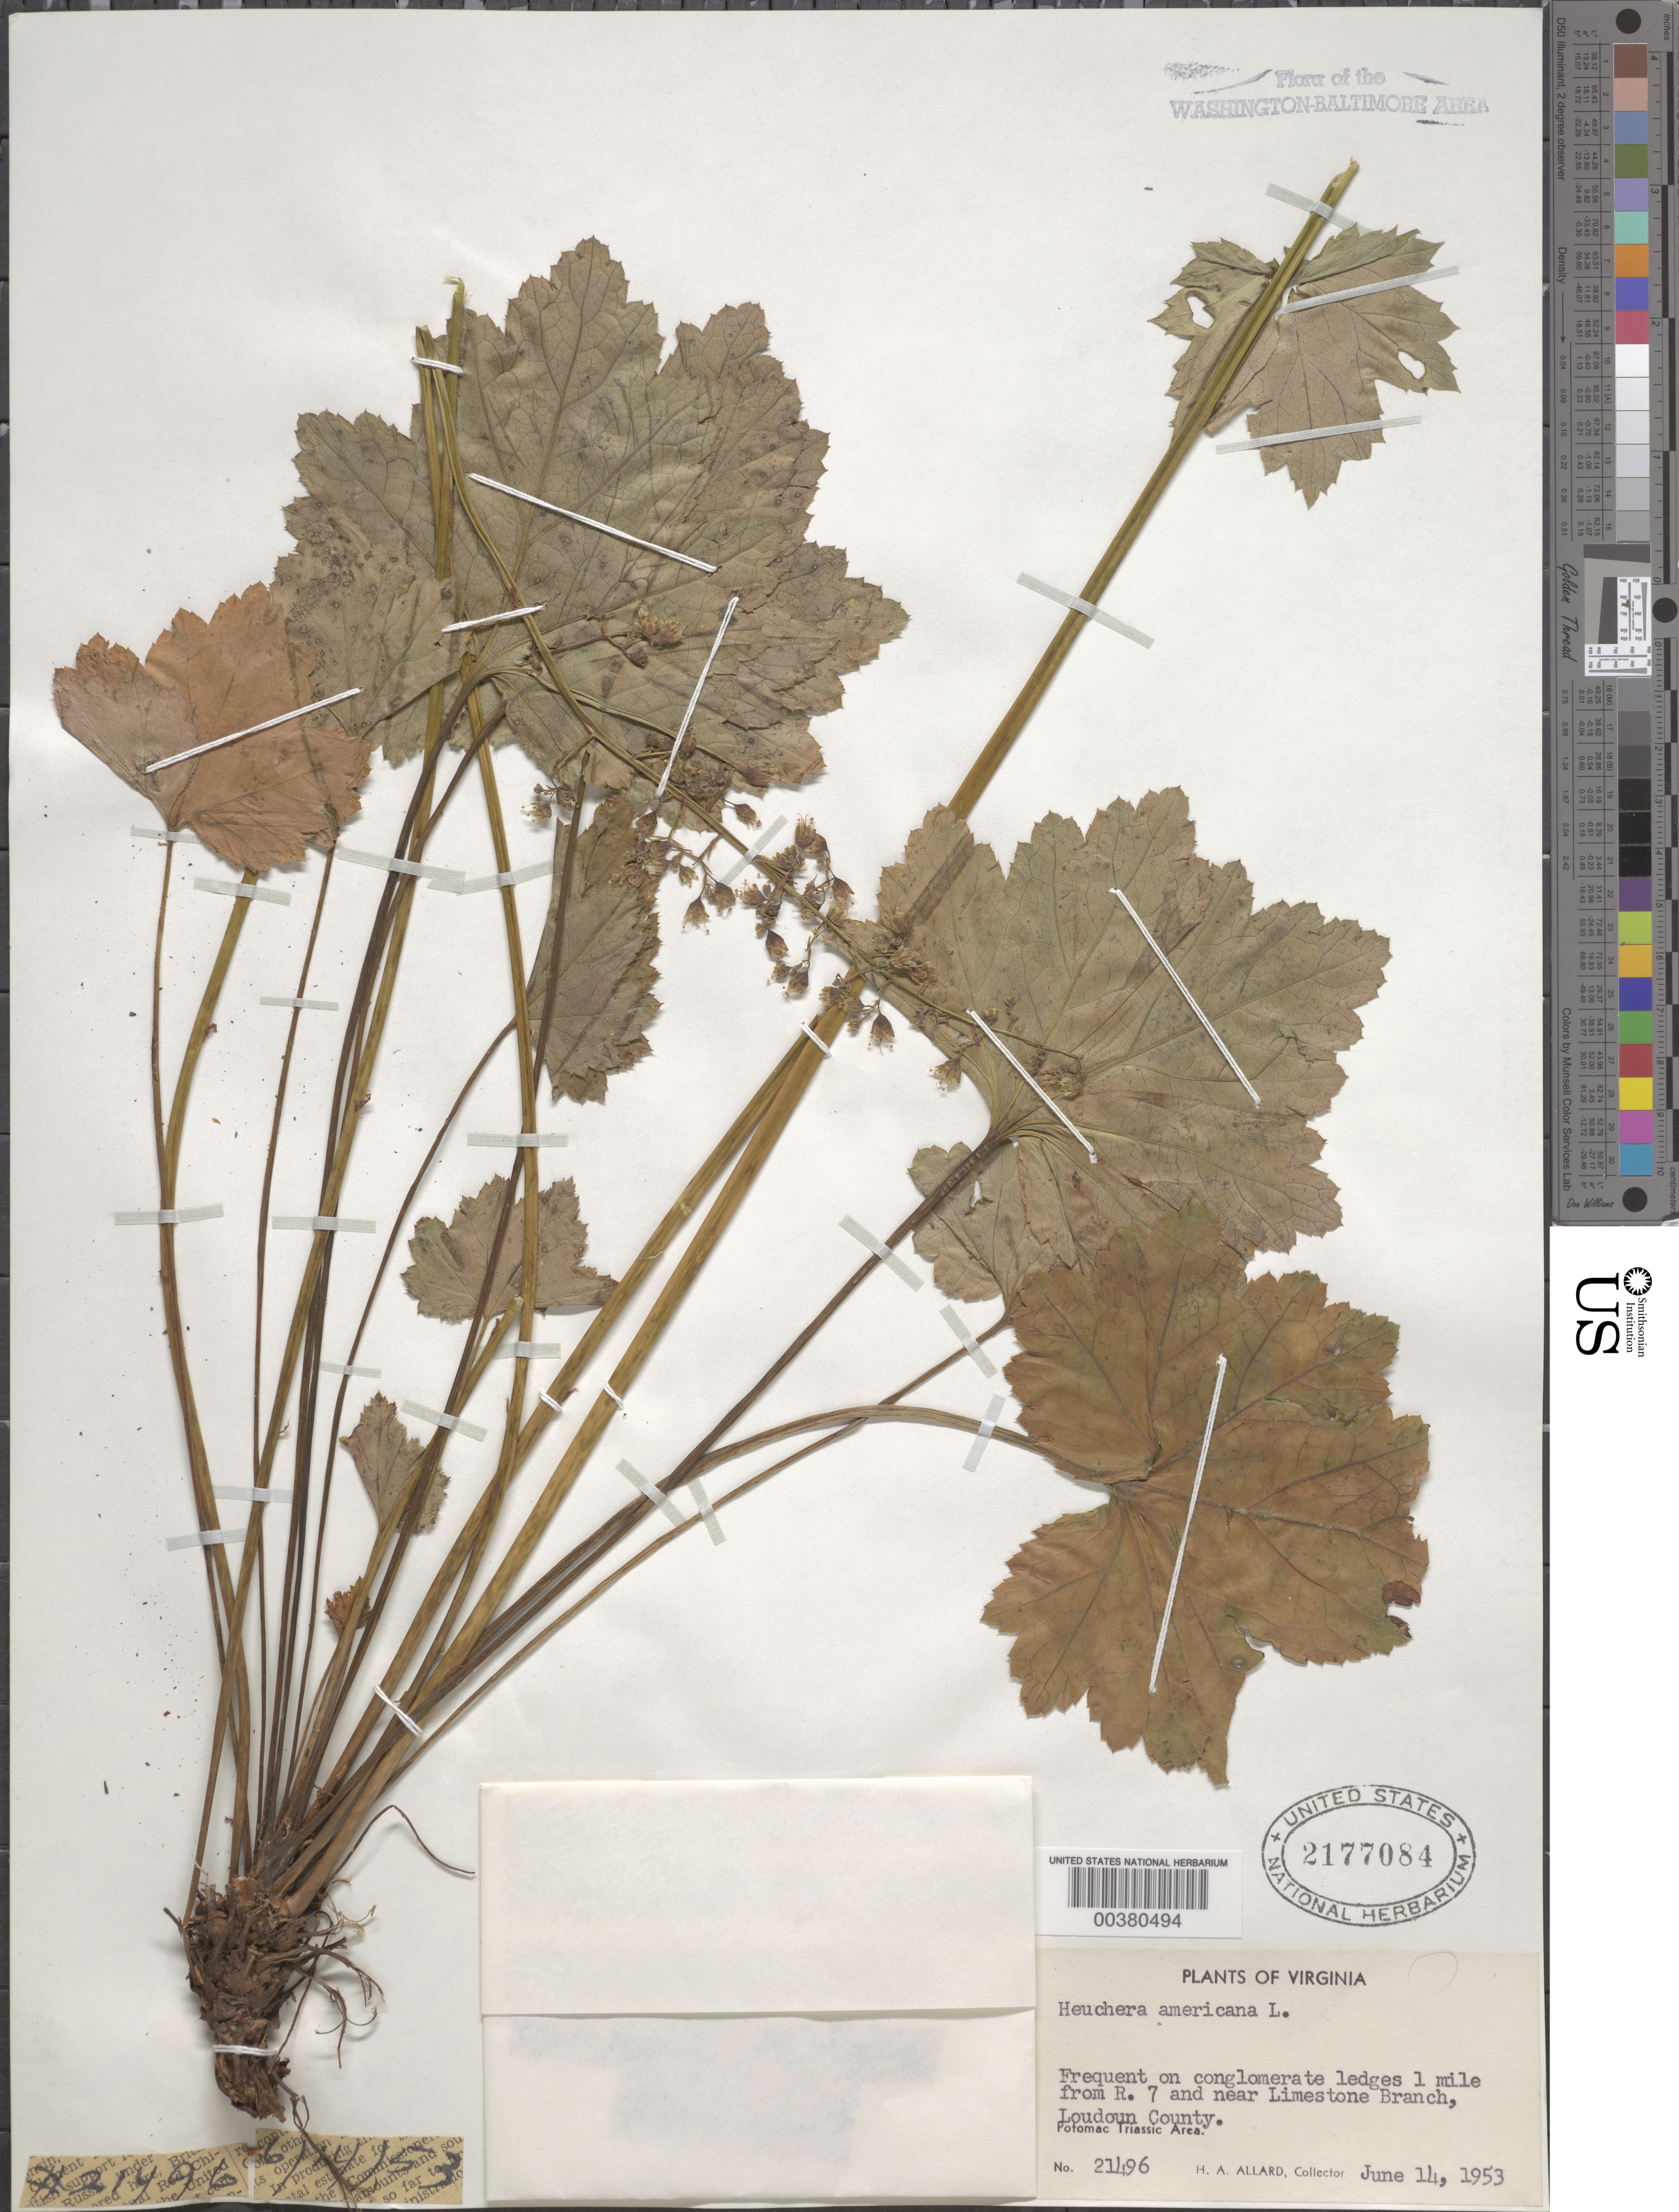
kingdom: Plantae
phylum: Tracheophyta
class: Magnoliopsida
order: Saxifragales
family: Saxifragaceae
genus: Heuchera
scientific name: Heuchera americana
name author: L.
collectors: H. A. Allard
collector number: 21496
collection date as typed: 14 Jun 1953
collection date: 1953-06-14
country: United States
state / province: Virginia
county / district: Loudoun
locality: Limestone Branch vicinity, Route 7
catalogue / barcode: US 2177084